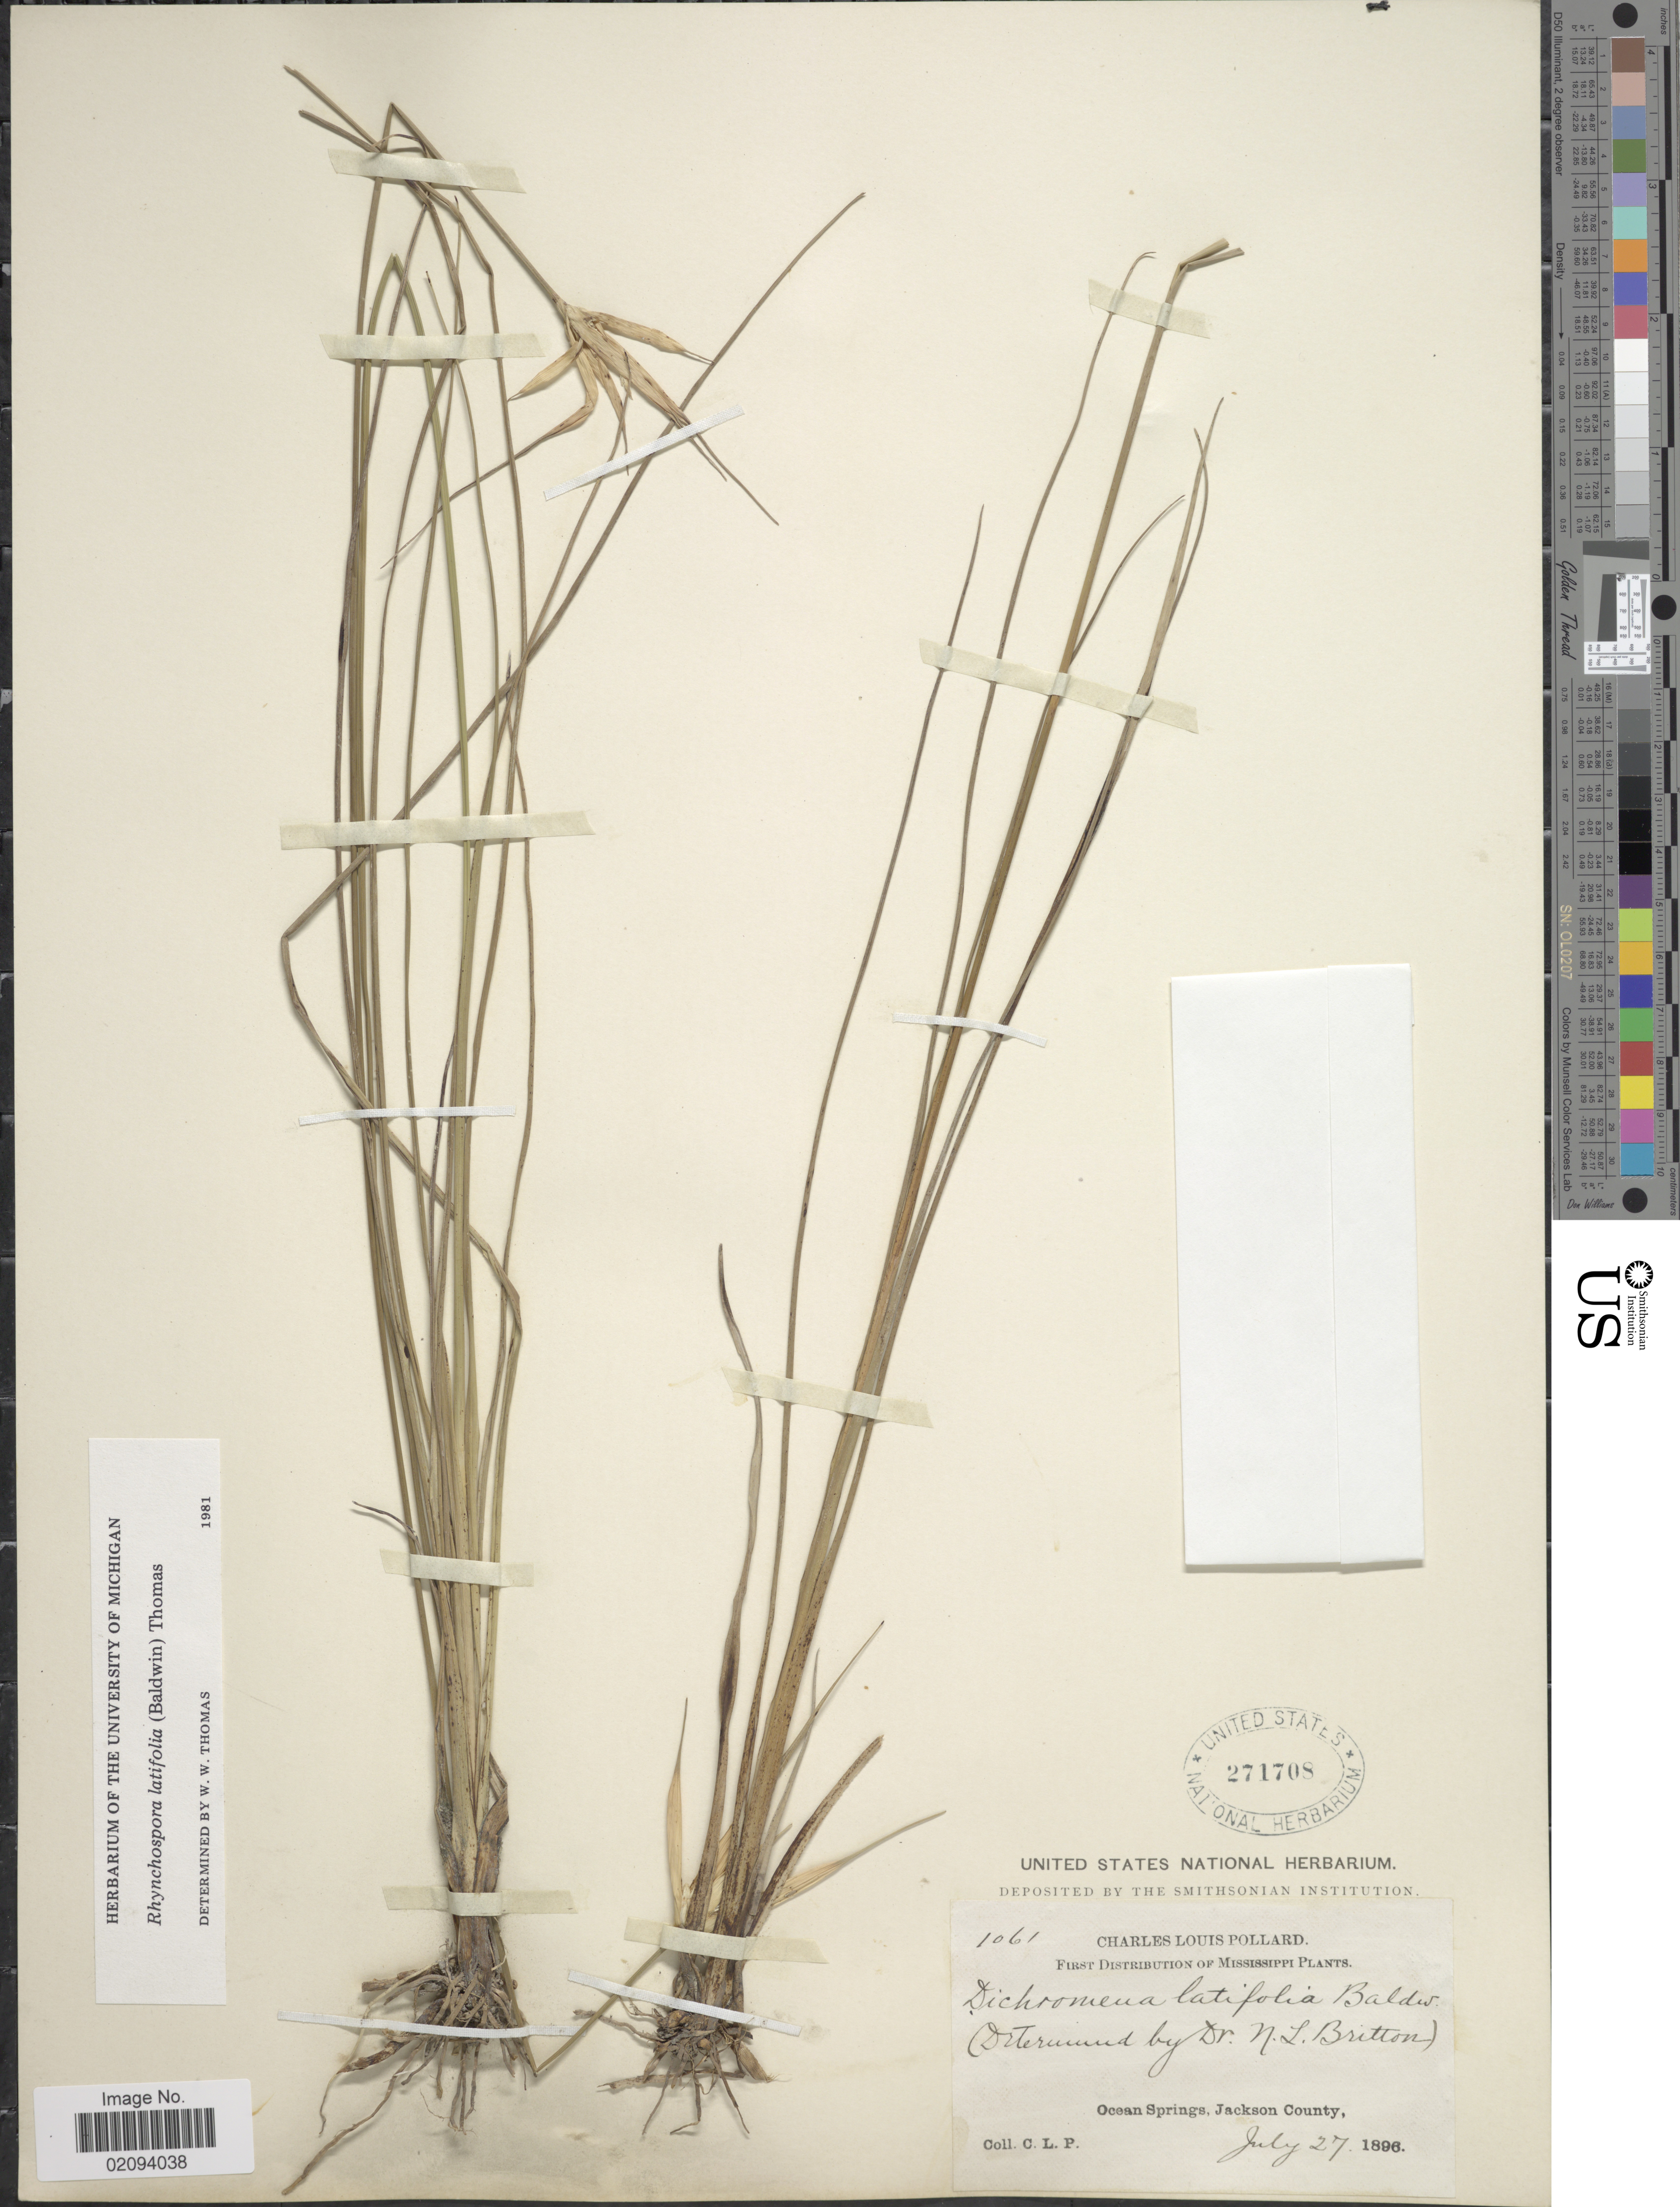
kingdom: Plantae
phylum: Tracheophyta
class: Liliopsida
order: Poales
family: Cyperaceae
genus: Rhynchospora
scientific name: Rhynchospora latifolia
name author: (Baldwin ex Elliott) W.W. Thomas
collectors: C. L. Pollard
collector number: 1061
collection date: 1896-07-27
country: United States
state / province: Mississippi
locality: Ocean Springs, Jackson County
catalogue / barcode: US 271708